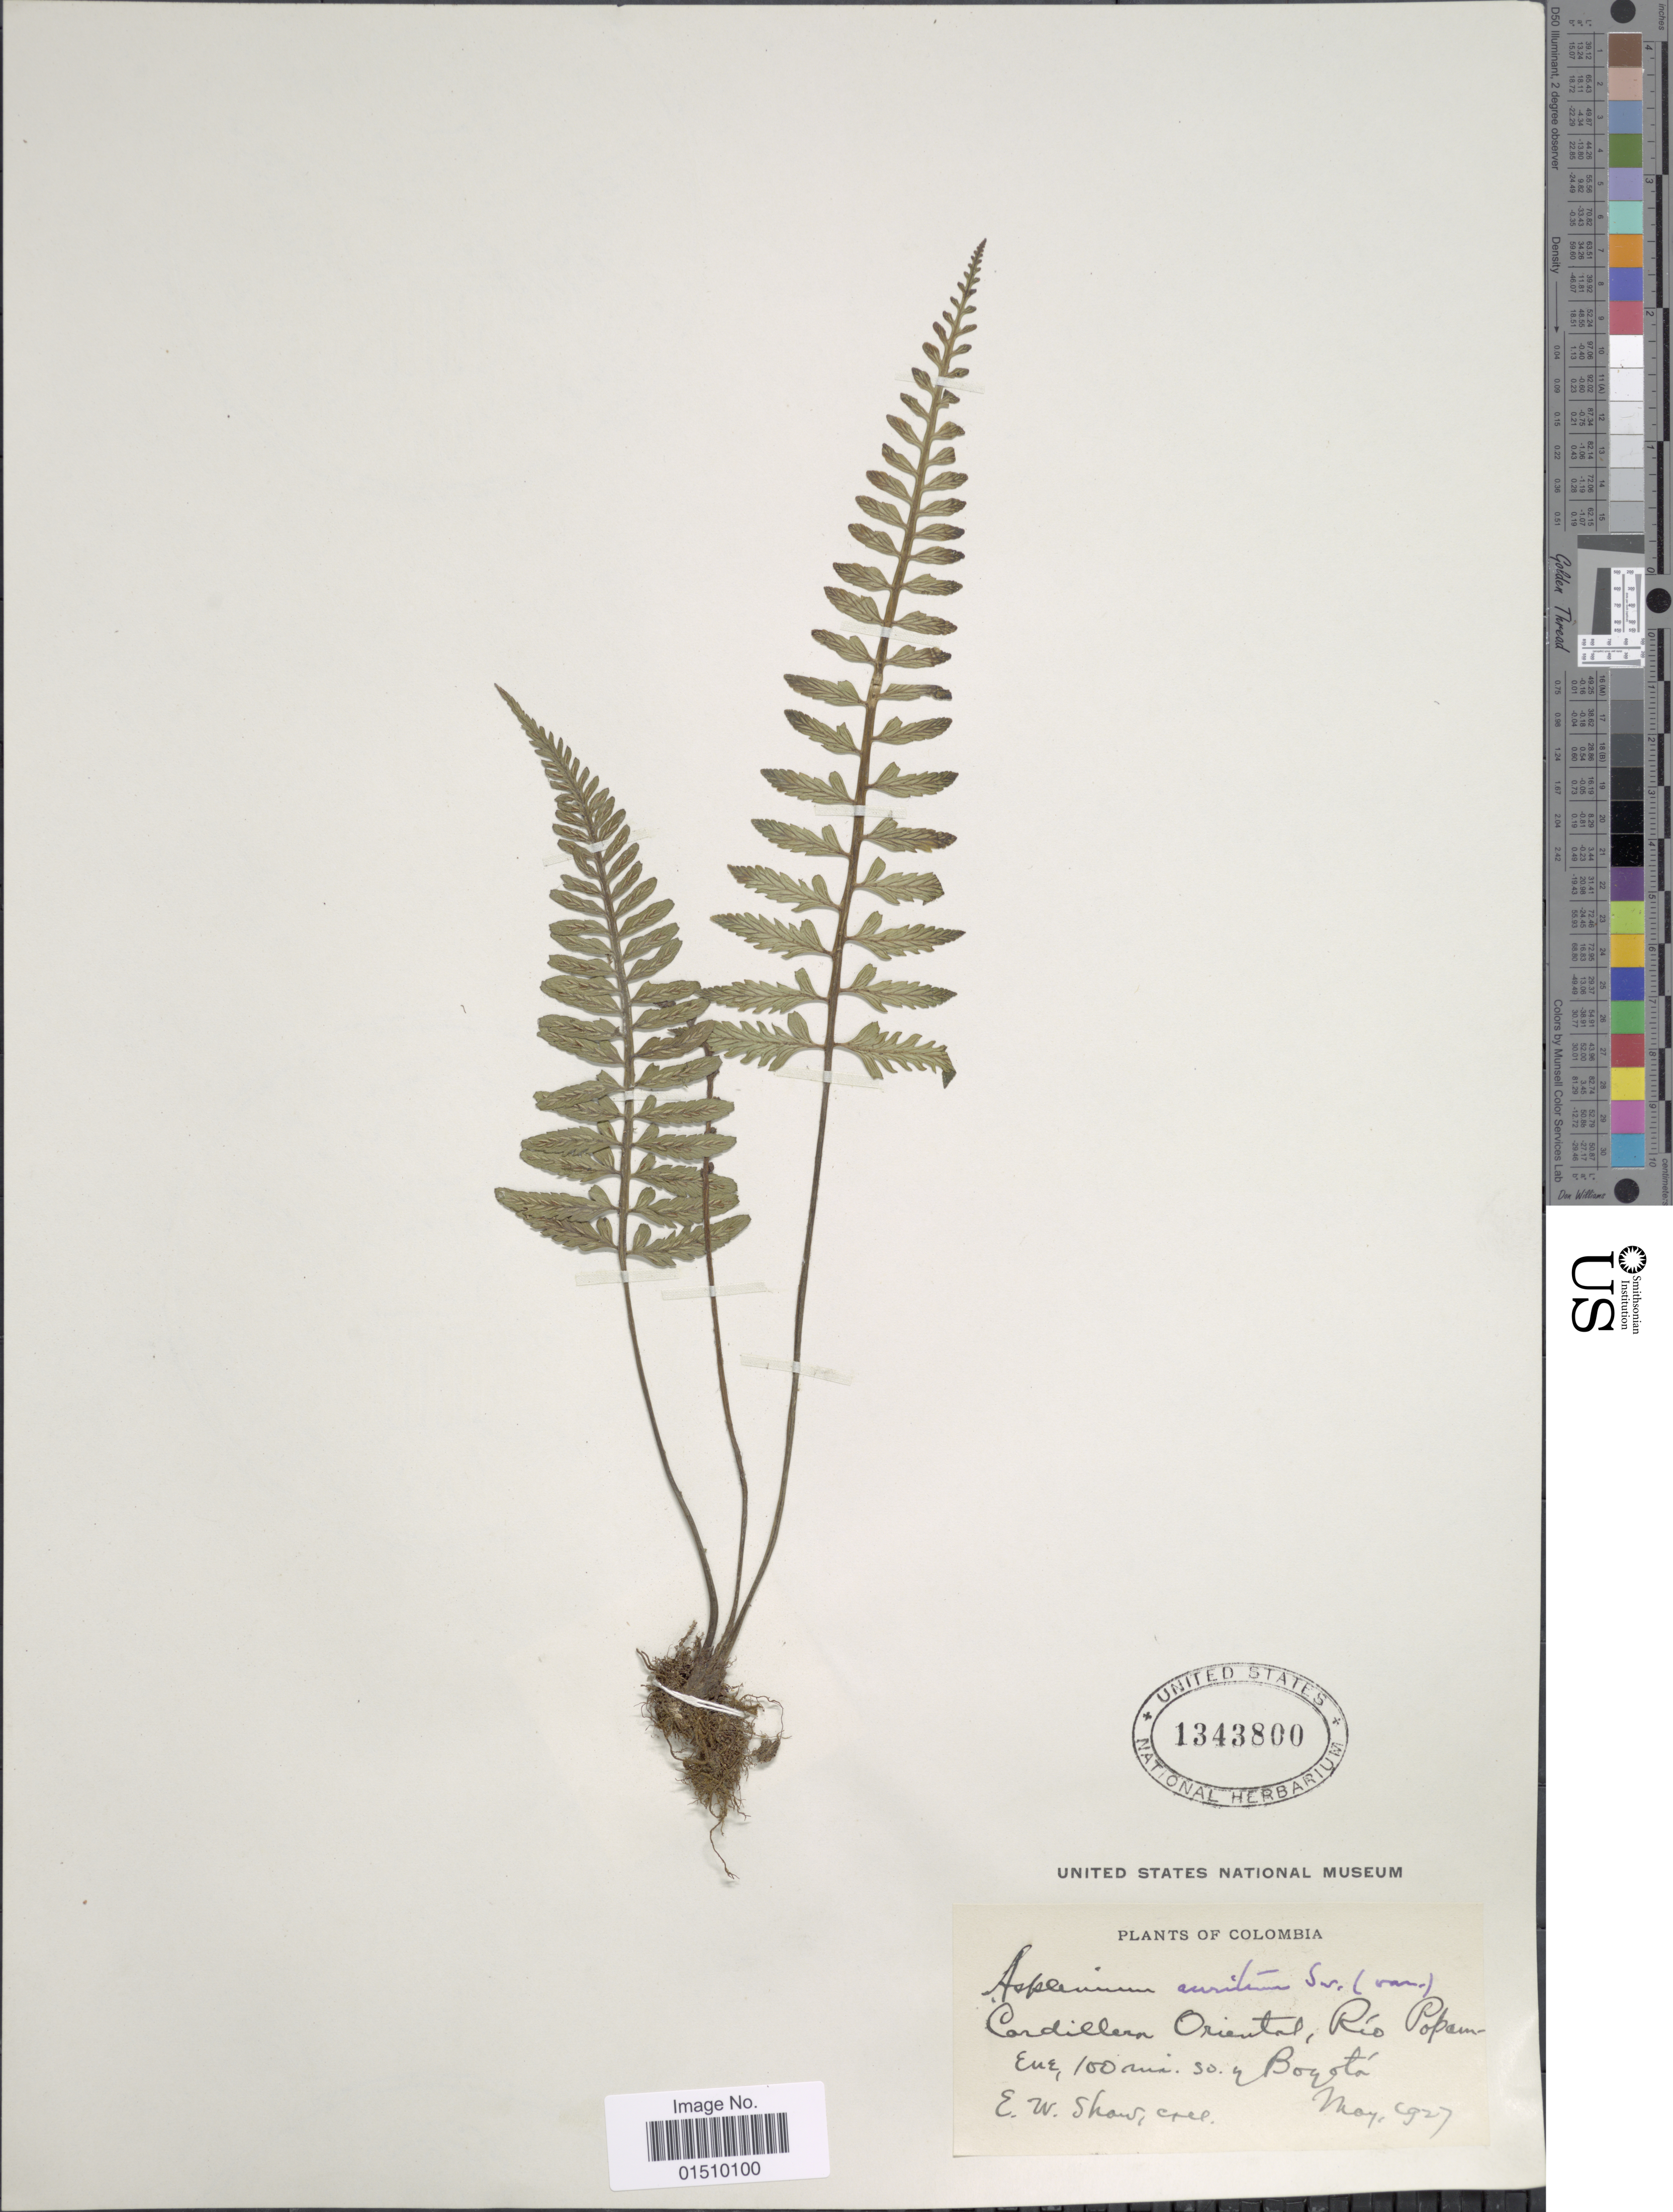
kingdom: Plantae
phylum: Tracheophyta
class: Polypodiopsida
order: Polypodiales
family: Aspleniaceae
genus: Asplenium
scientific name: Asplenium auritum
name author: Sw.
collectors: E. W. Shaw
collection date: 1927-05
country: Colombia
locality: Colombia, Cordillera Oriental, Rio Popamene, 11 mi. so. of Bogota.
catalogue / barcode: US 1343800